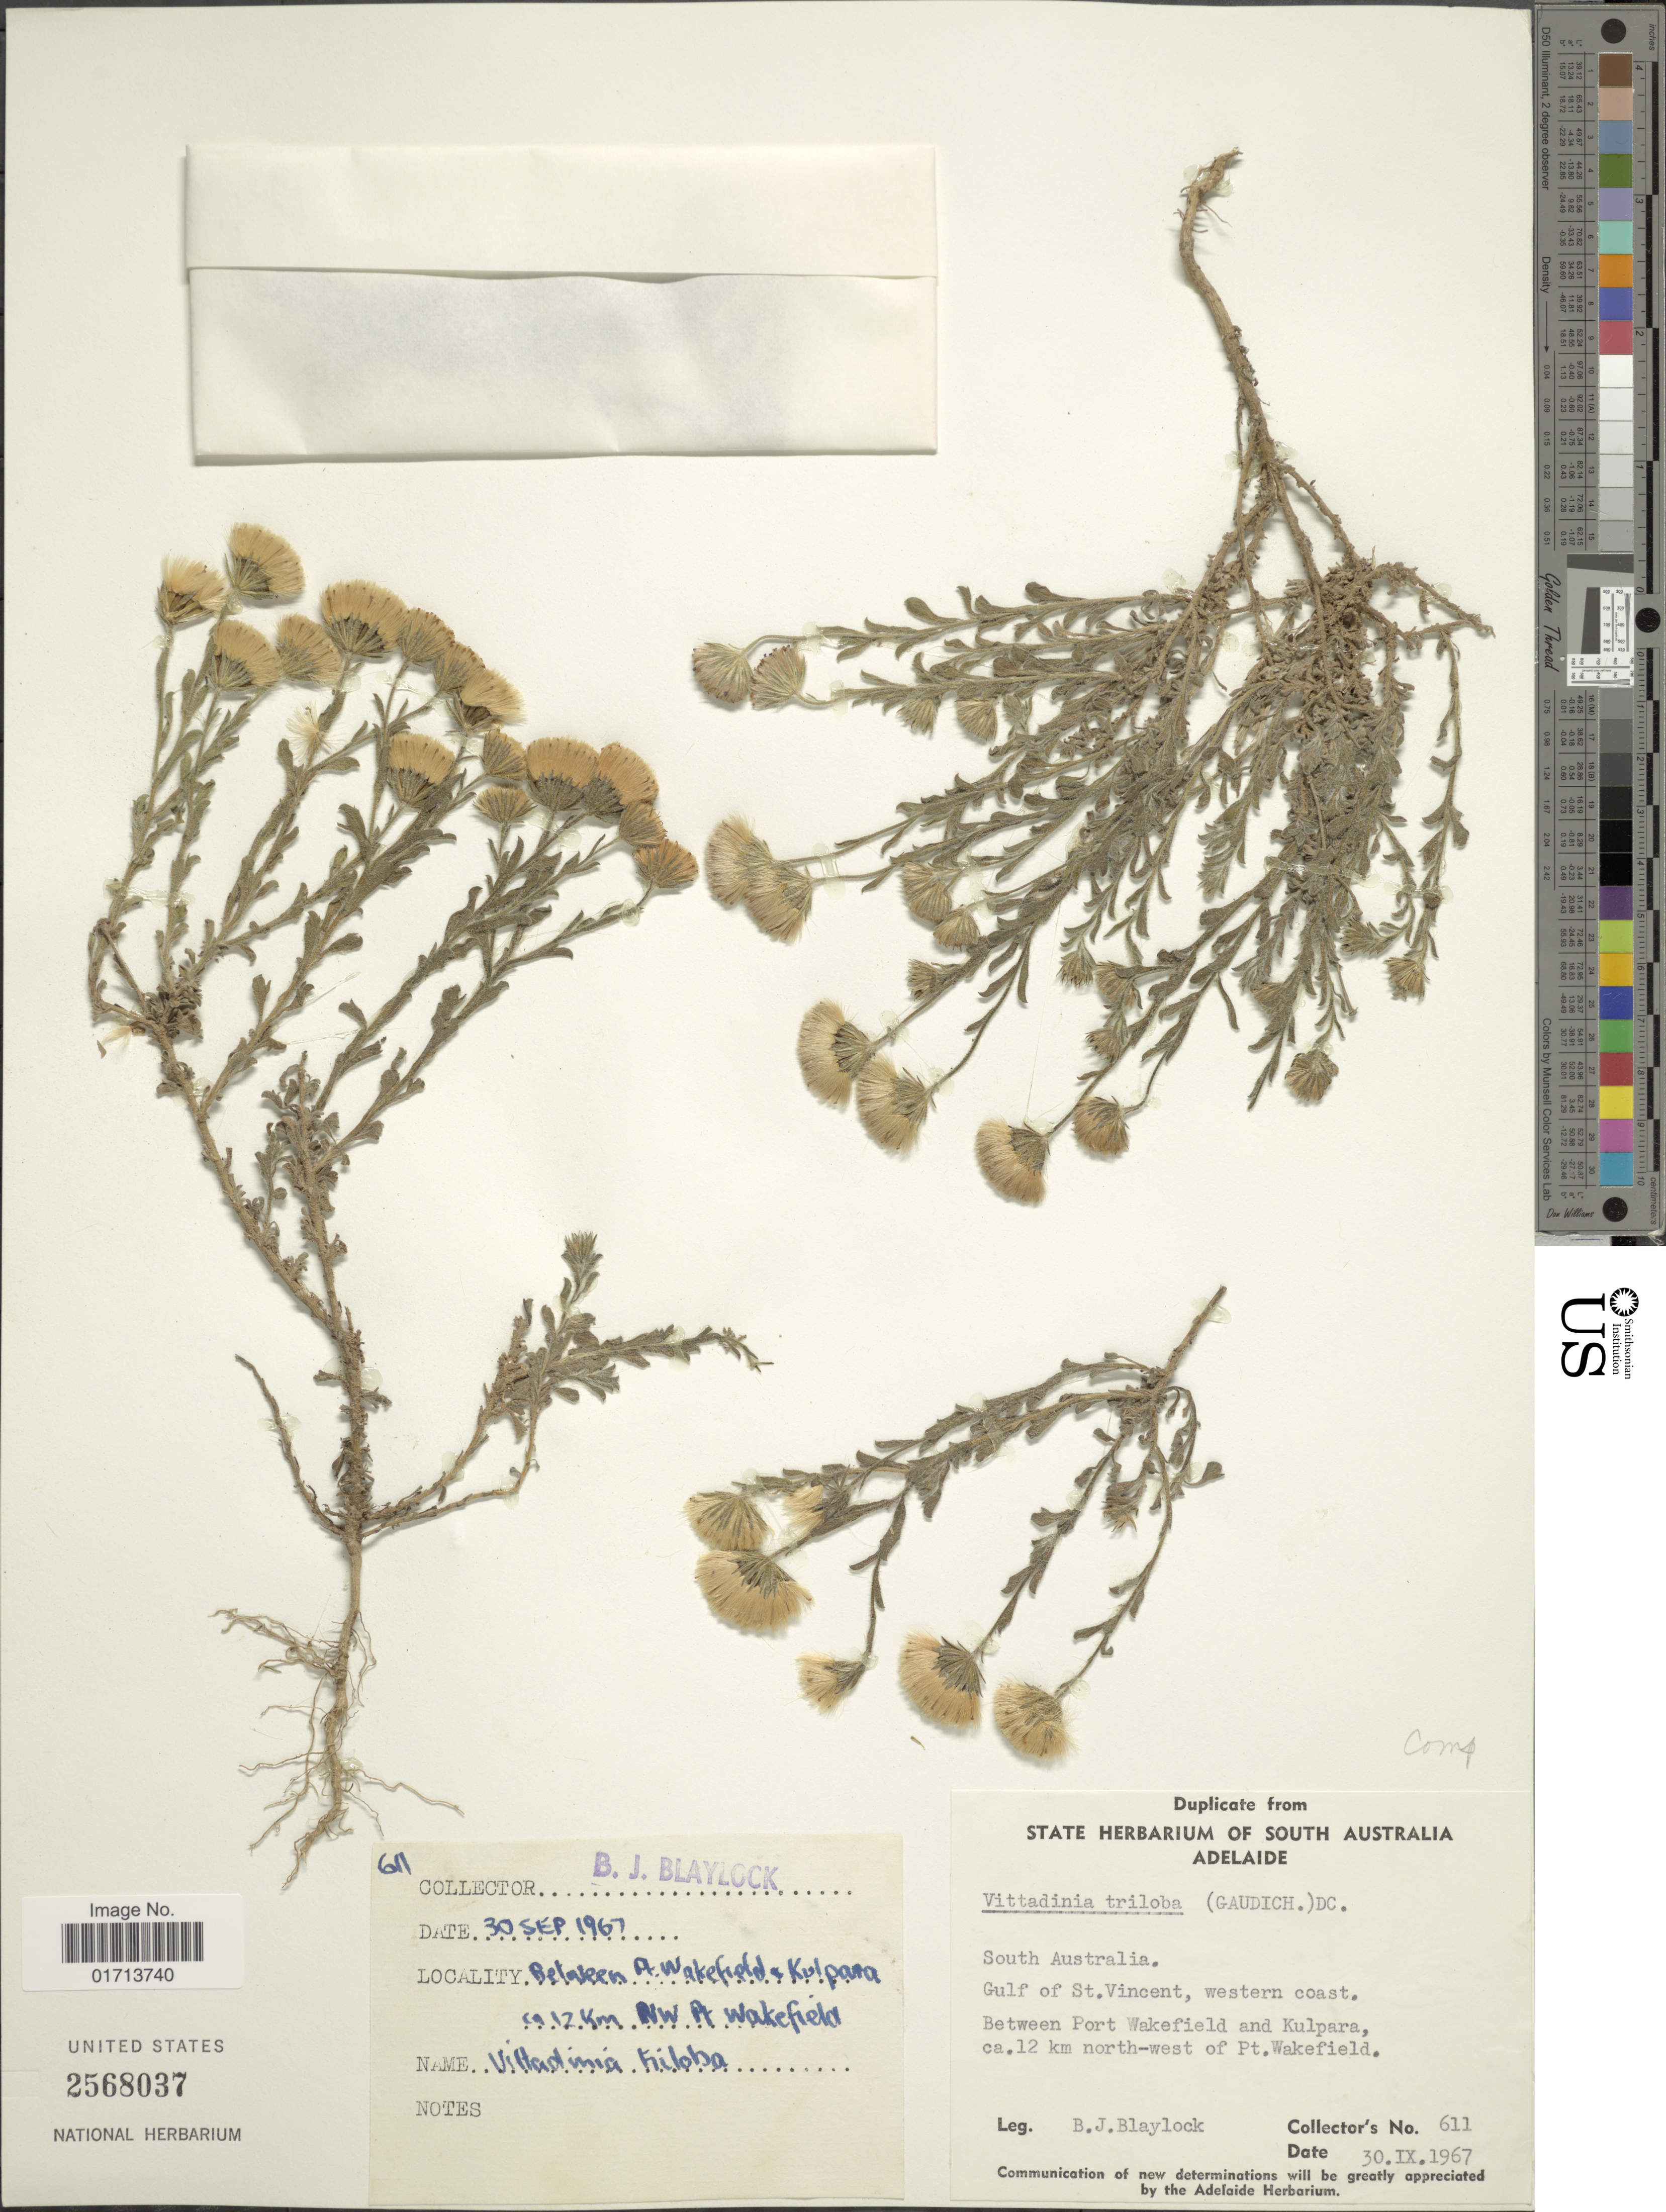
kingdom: Plantae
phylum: Tracheophyta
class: Magnoliopsida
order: Asterales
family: Asteraceae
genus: Vittadinia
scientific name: Vittadinia triloba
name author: (Gaudich.) DC.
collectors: B. Blaylock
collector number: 611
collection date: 1967-09-30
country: Australia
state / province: South Australia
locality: Gulf of St. Vincent, western coast, between Port Wakefield and Kulpara, ca. 12 km north-west of Pt. Wakefield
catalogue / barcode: US 2568037